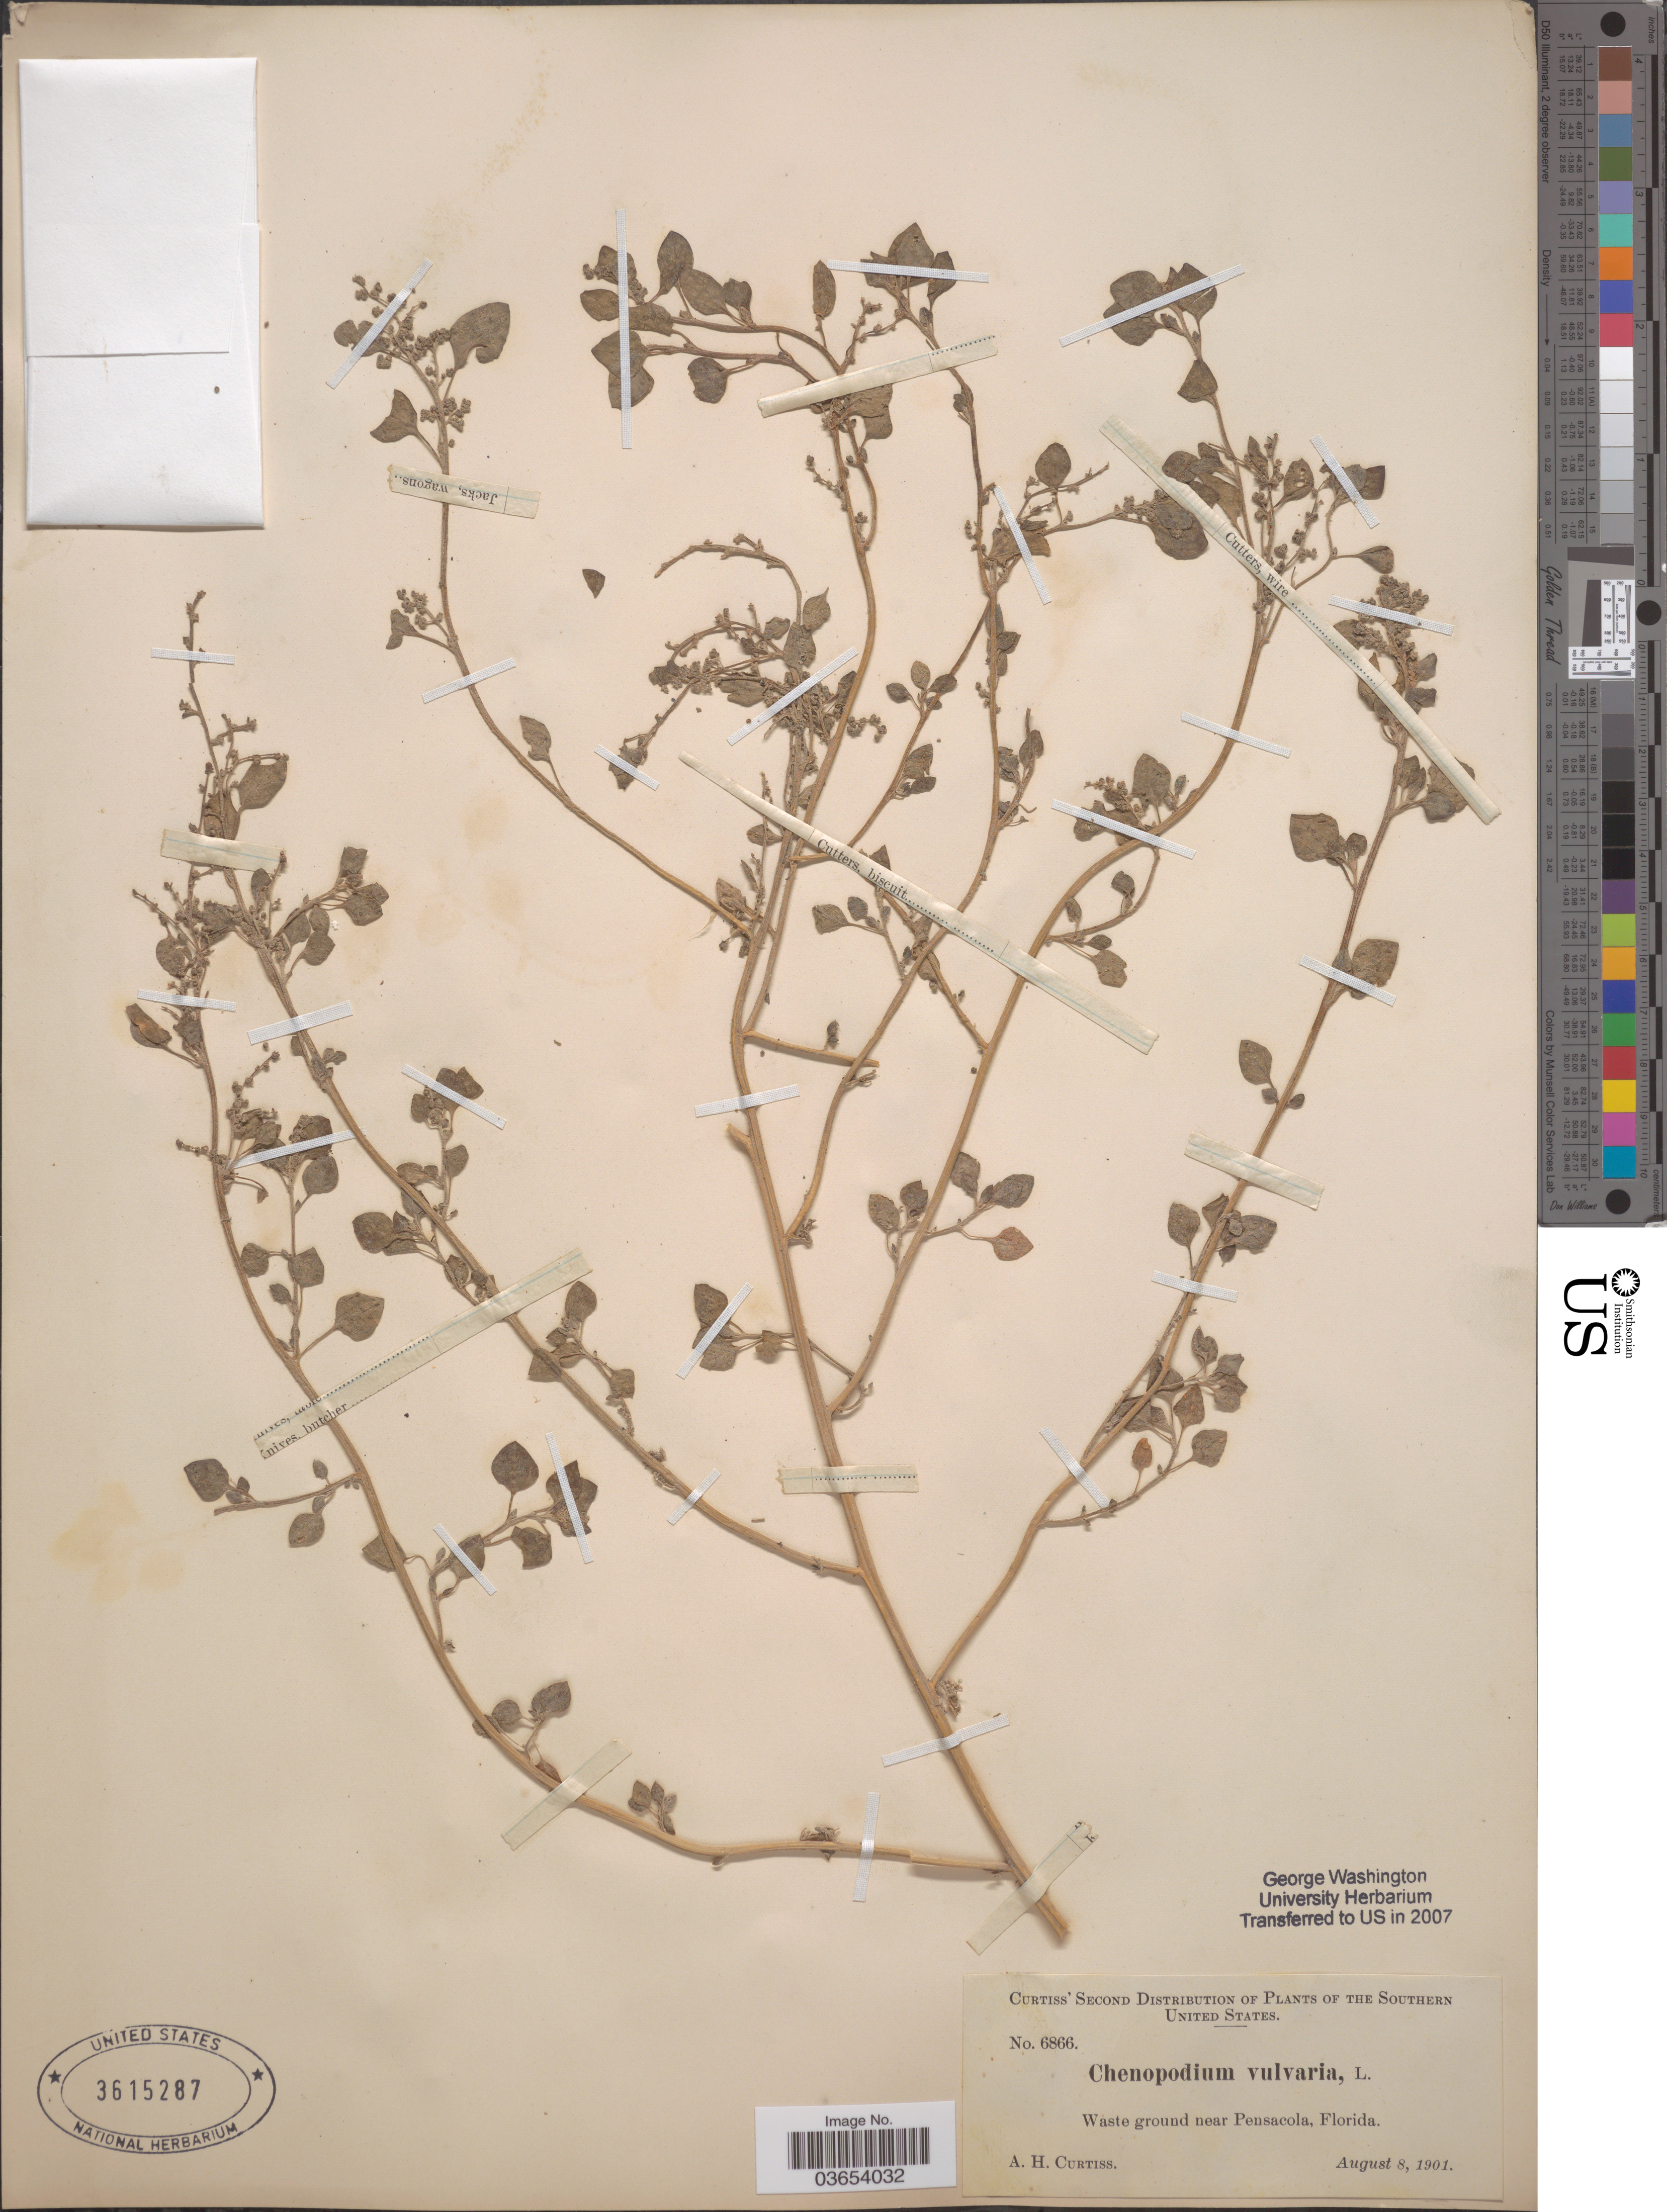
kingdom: Plantae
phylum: Tracheophyta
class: Magnoliopsida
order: Caryophyllales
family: Amaranthaceae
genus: Chenopodium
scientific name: Chenopodium vulvaria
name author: L.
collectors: A. H. Curtiss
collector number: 6866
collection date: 1901-08-08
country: United States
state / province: Florida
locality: Waste ground near Pensacola.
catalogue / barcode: US 3615287